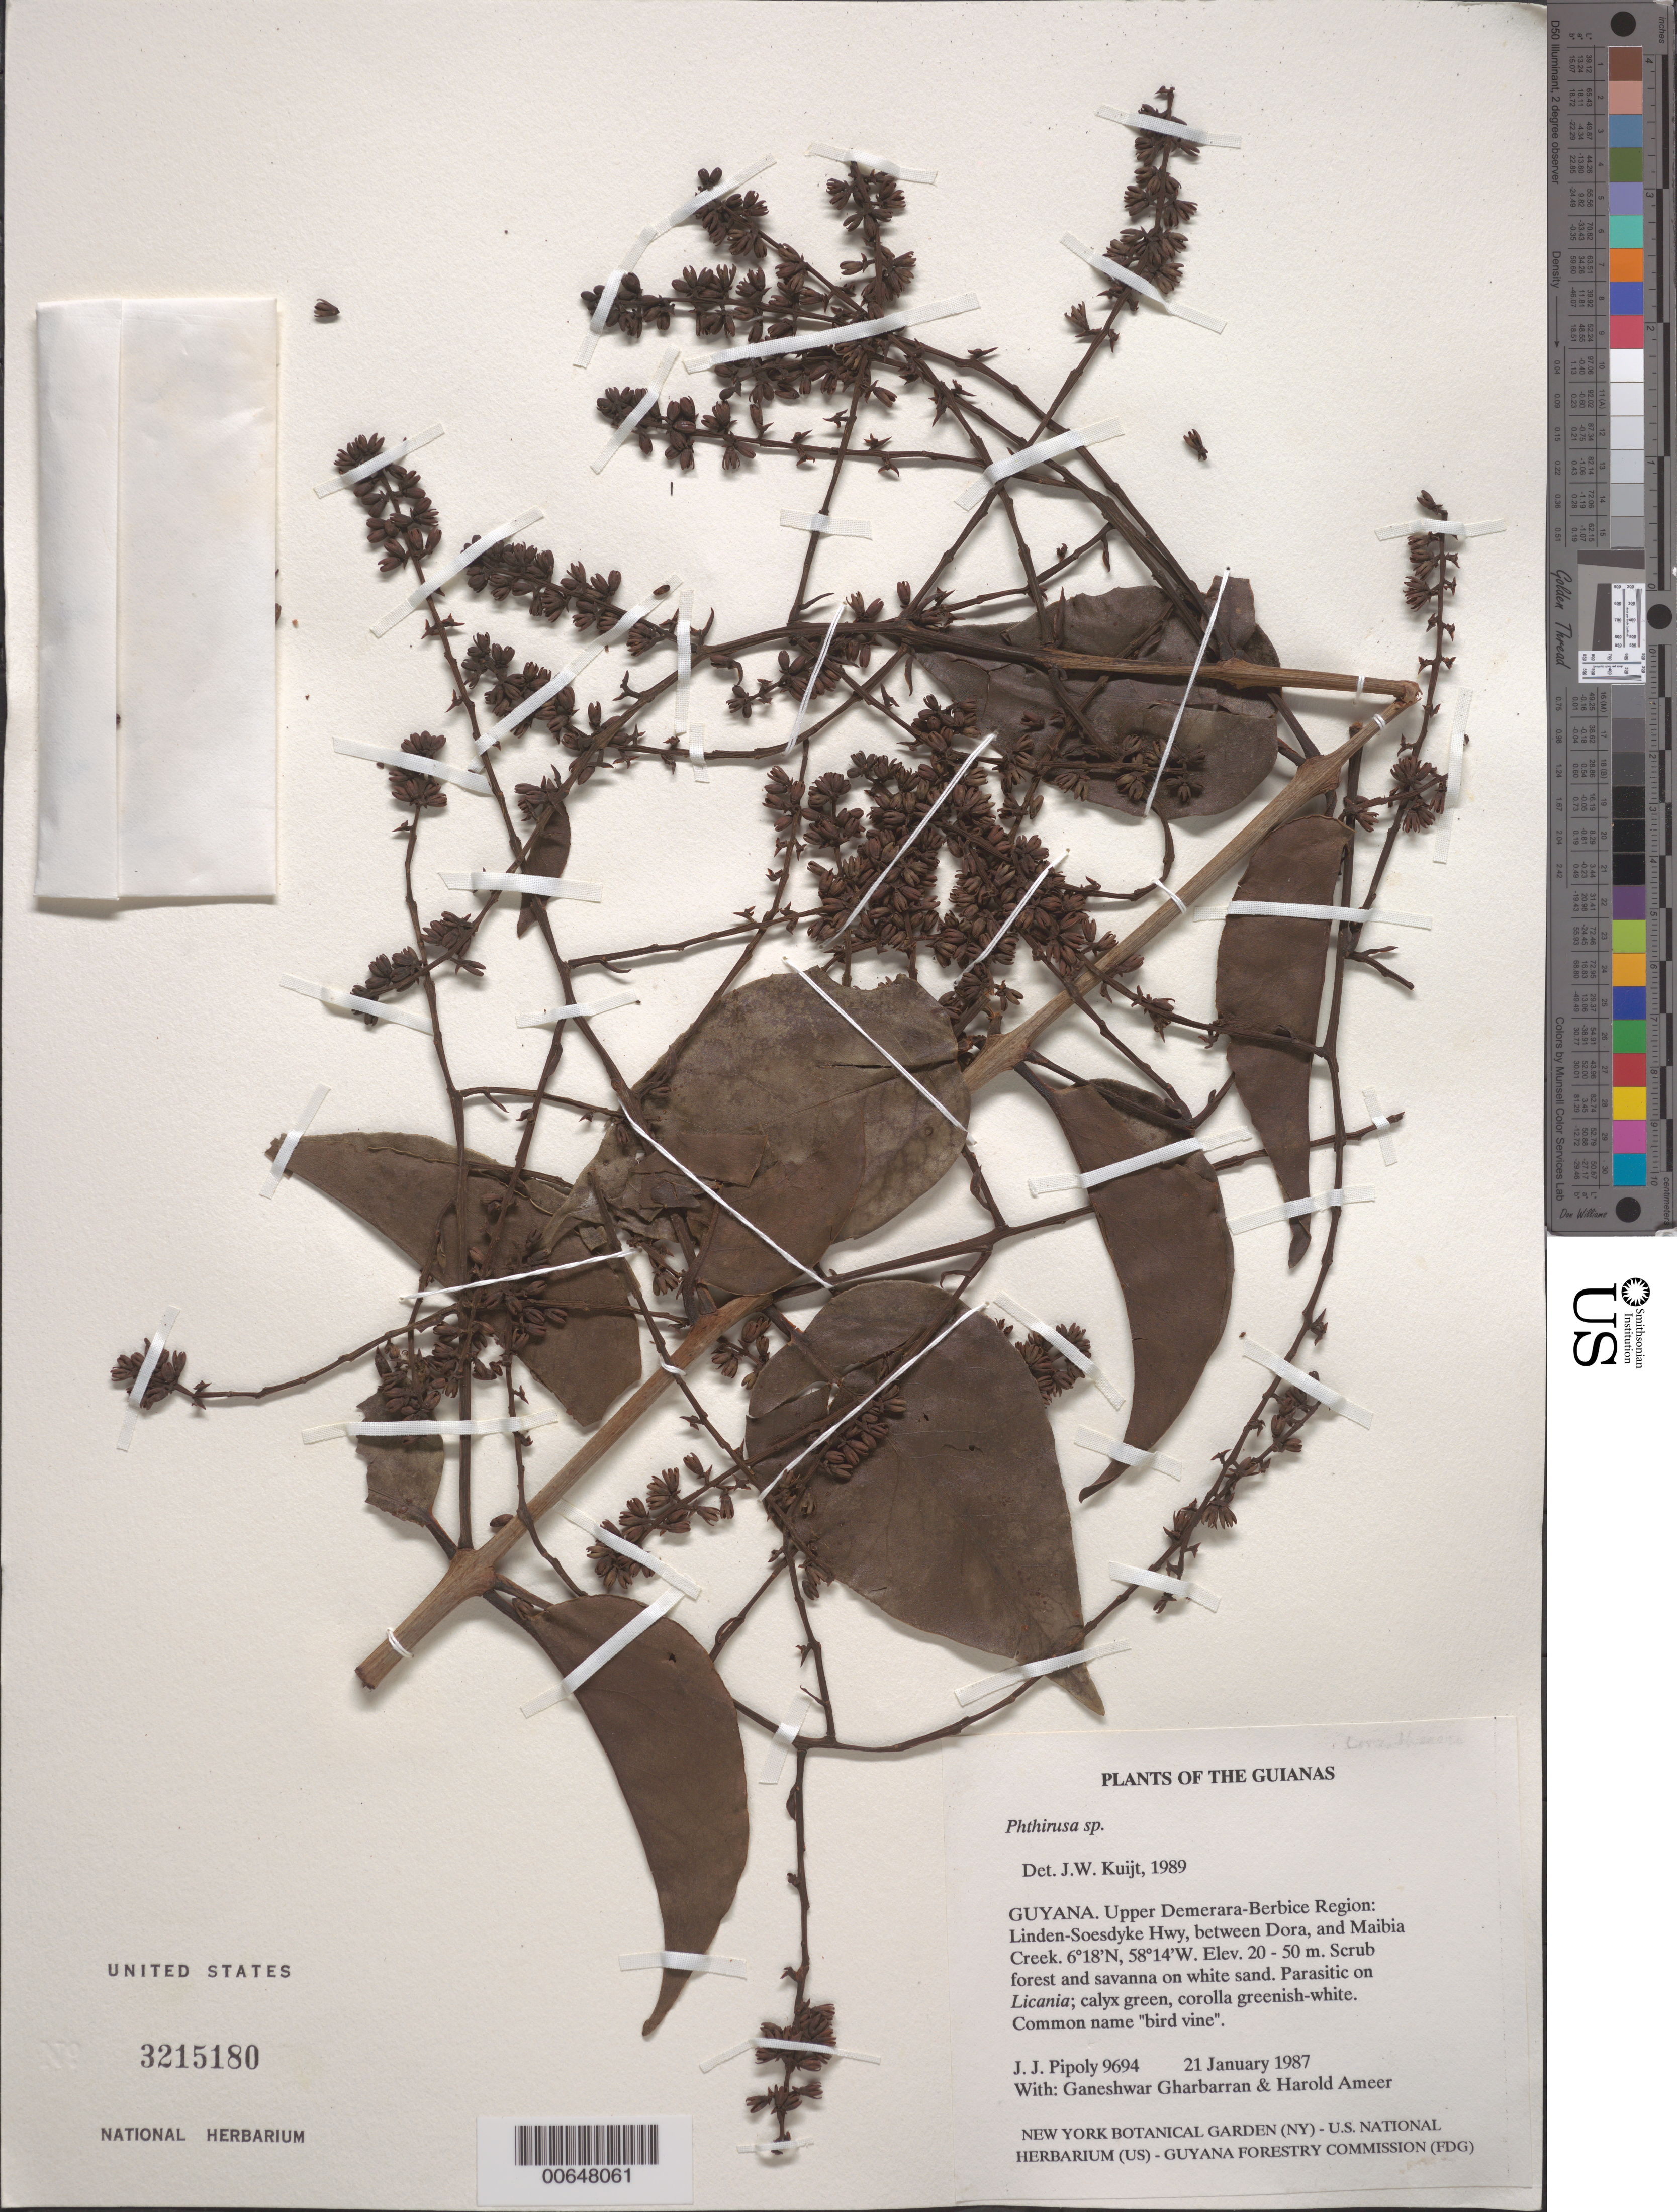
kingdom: Plantae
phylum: Tracheophyta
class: Magnoliopsida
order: Santalales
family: Loranthaceae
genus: Passovia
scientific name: Passovia pedunculata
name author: (Jacq.) Kuijt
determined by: Caraballo-Ortiz, Marcos A., (MISS), University of Mississippi (UNITED STATES)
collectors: J. J. Pipoly, G. Gharbarran & H. Ameer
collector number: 9694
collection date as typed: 21 January 1987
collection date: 1987-01-21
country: Guyana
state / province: U. Demerara-Berbice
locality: Linden-Soesdyke Hwy, between Dora and Maibia Creek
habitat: Scrub forest and savanna on white sand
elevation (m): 20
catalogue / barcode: US 3215180